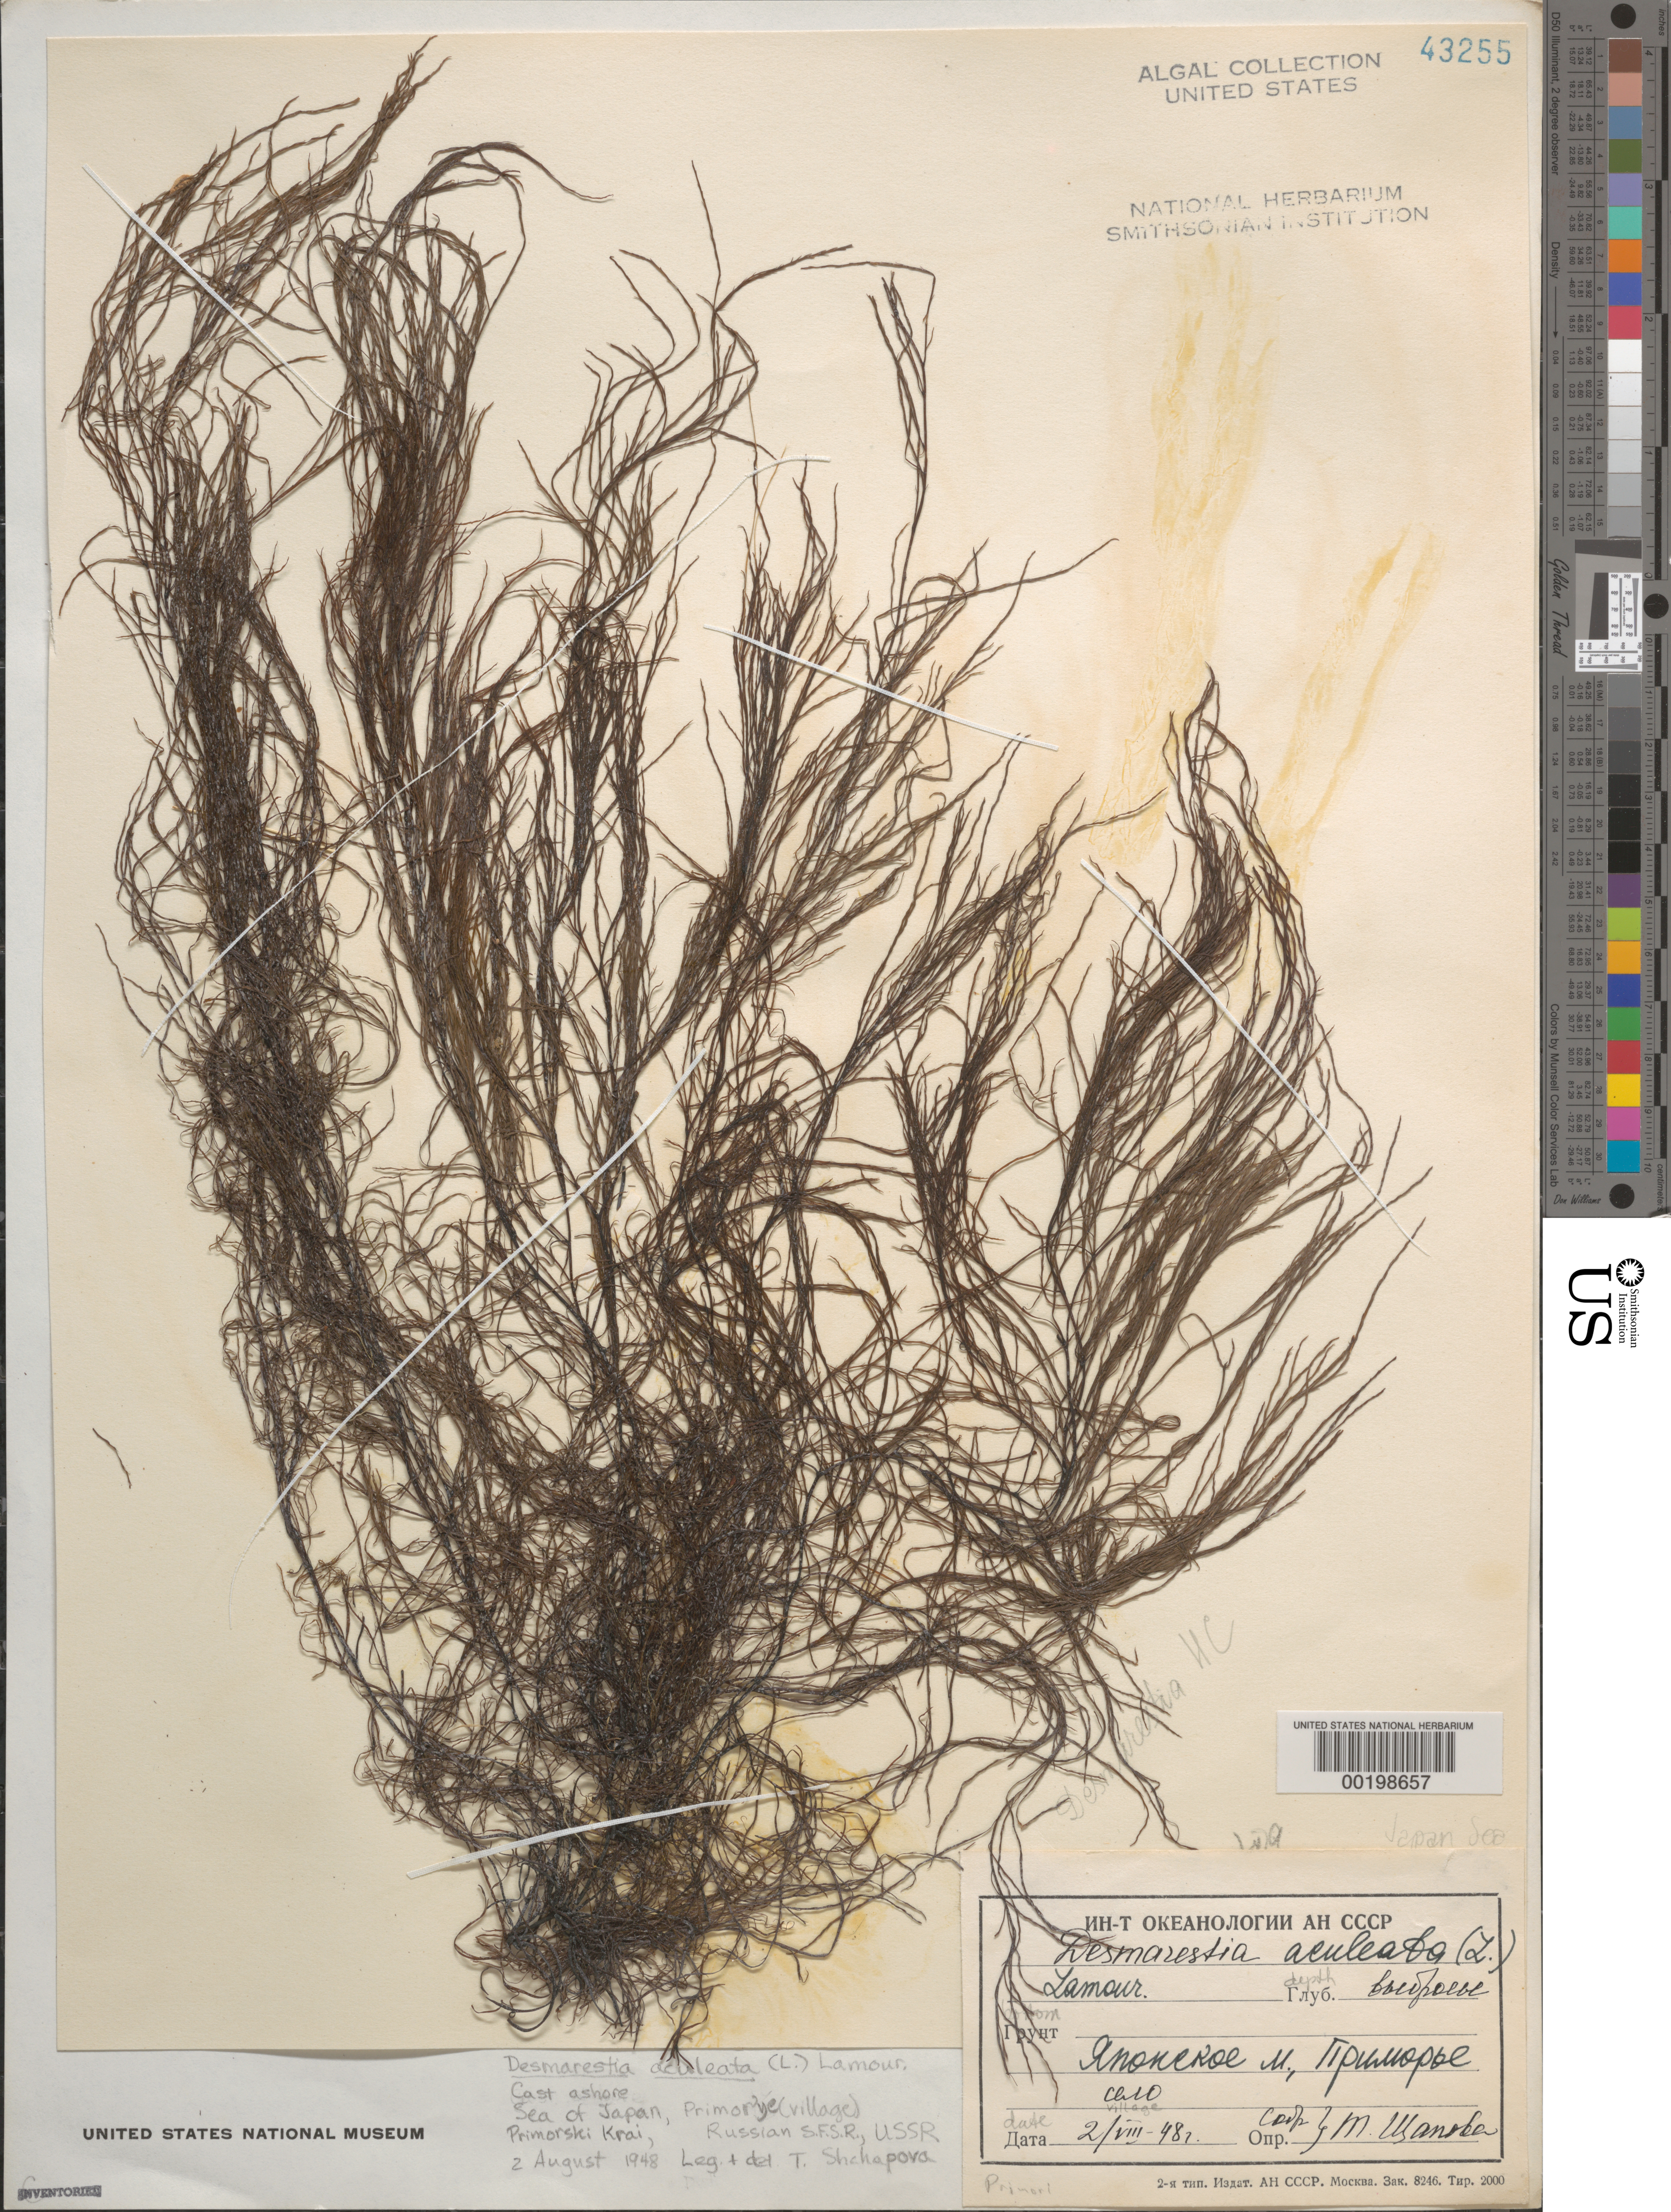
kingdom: Chromista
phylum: Ochrophyta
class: Phaeophyceae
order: Desmarestiales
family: Desmarestiaceae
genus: Desmarestia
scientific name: Desmarestia aculeata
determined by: Shchapova, T.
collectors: T. Shchapova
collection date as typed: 02 Aug 1948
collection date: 1948-08-02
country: Russian Federation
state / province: Primorsky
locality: Sea of Japan, Primor'ye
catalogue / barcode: US 43255